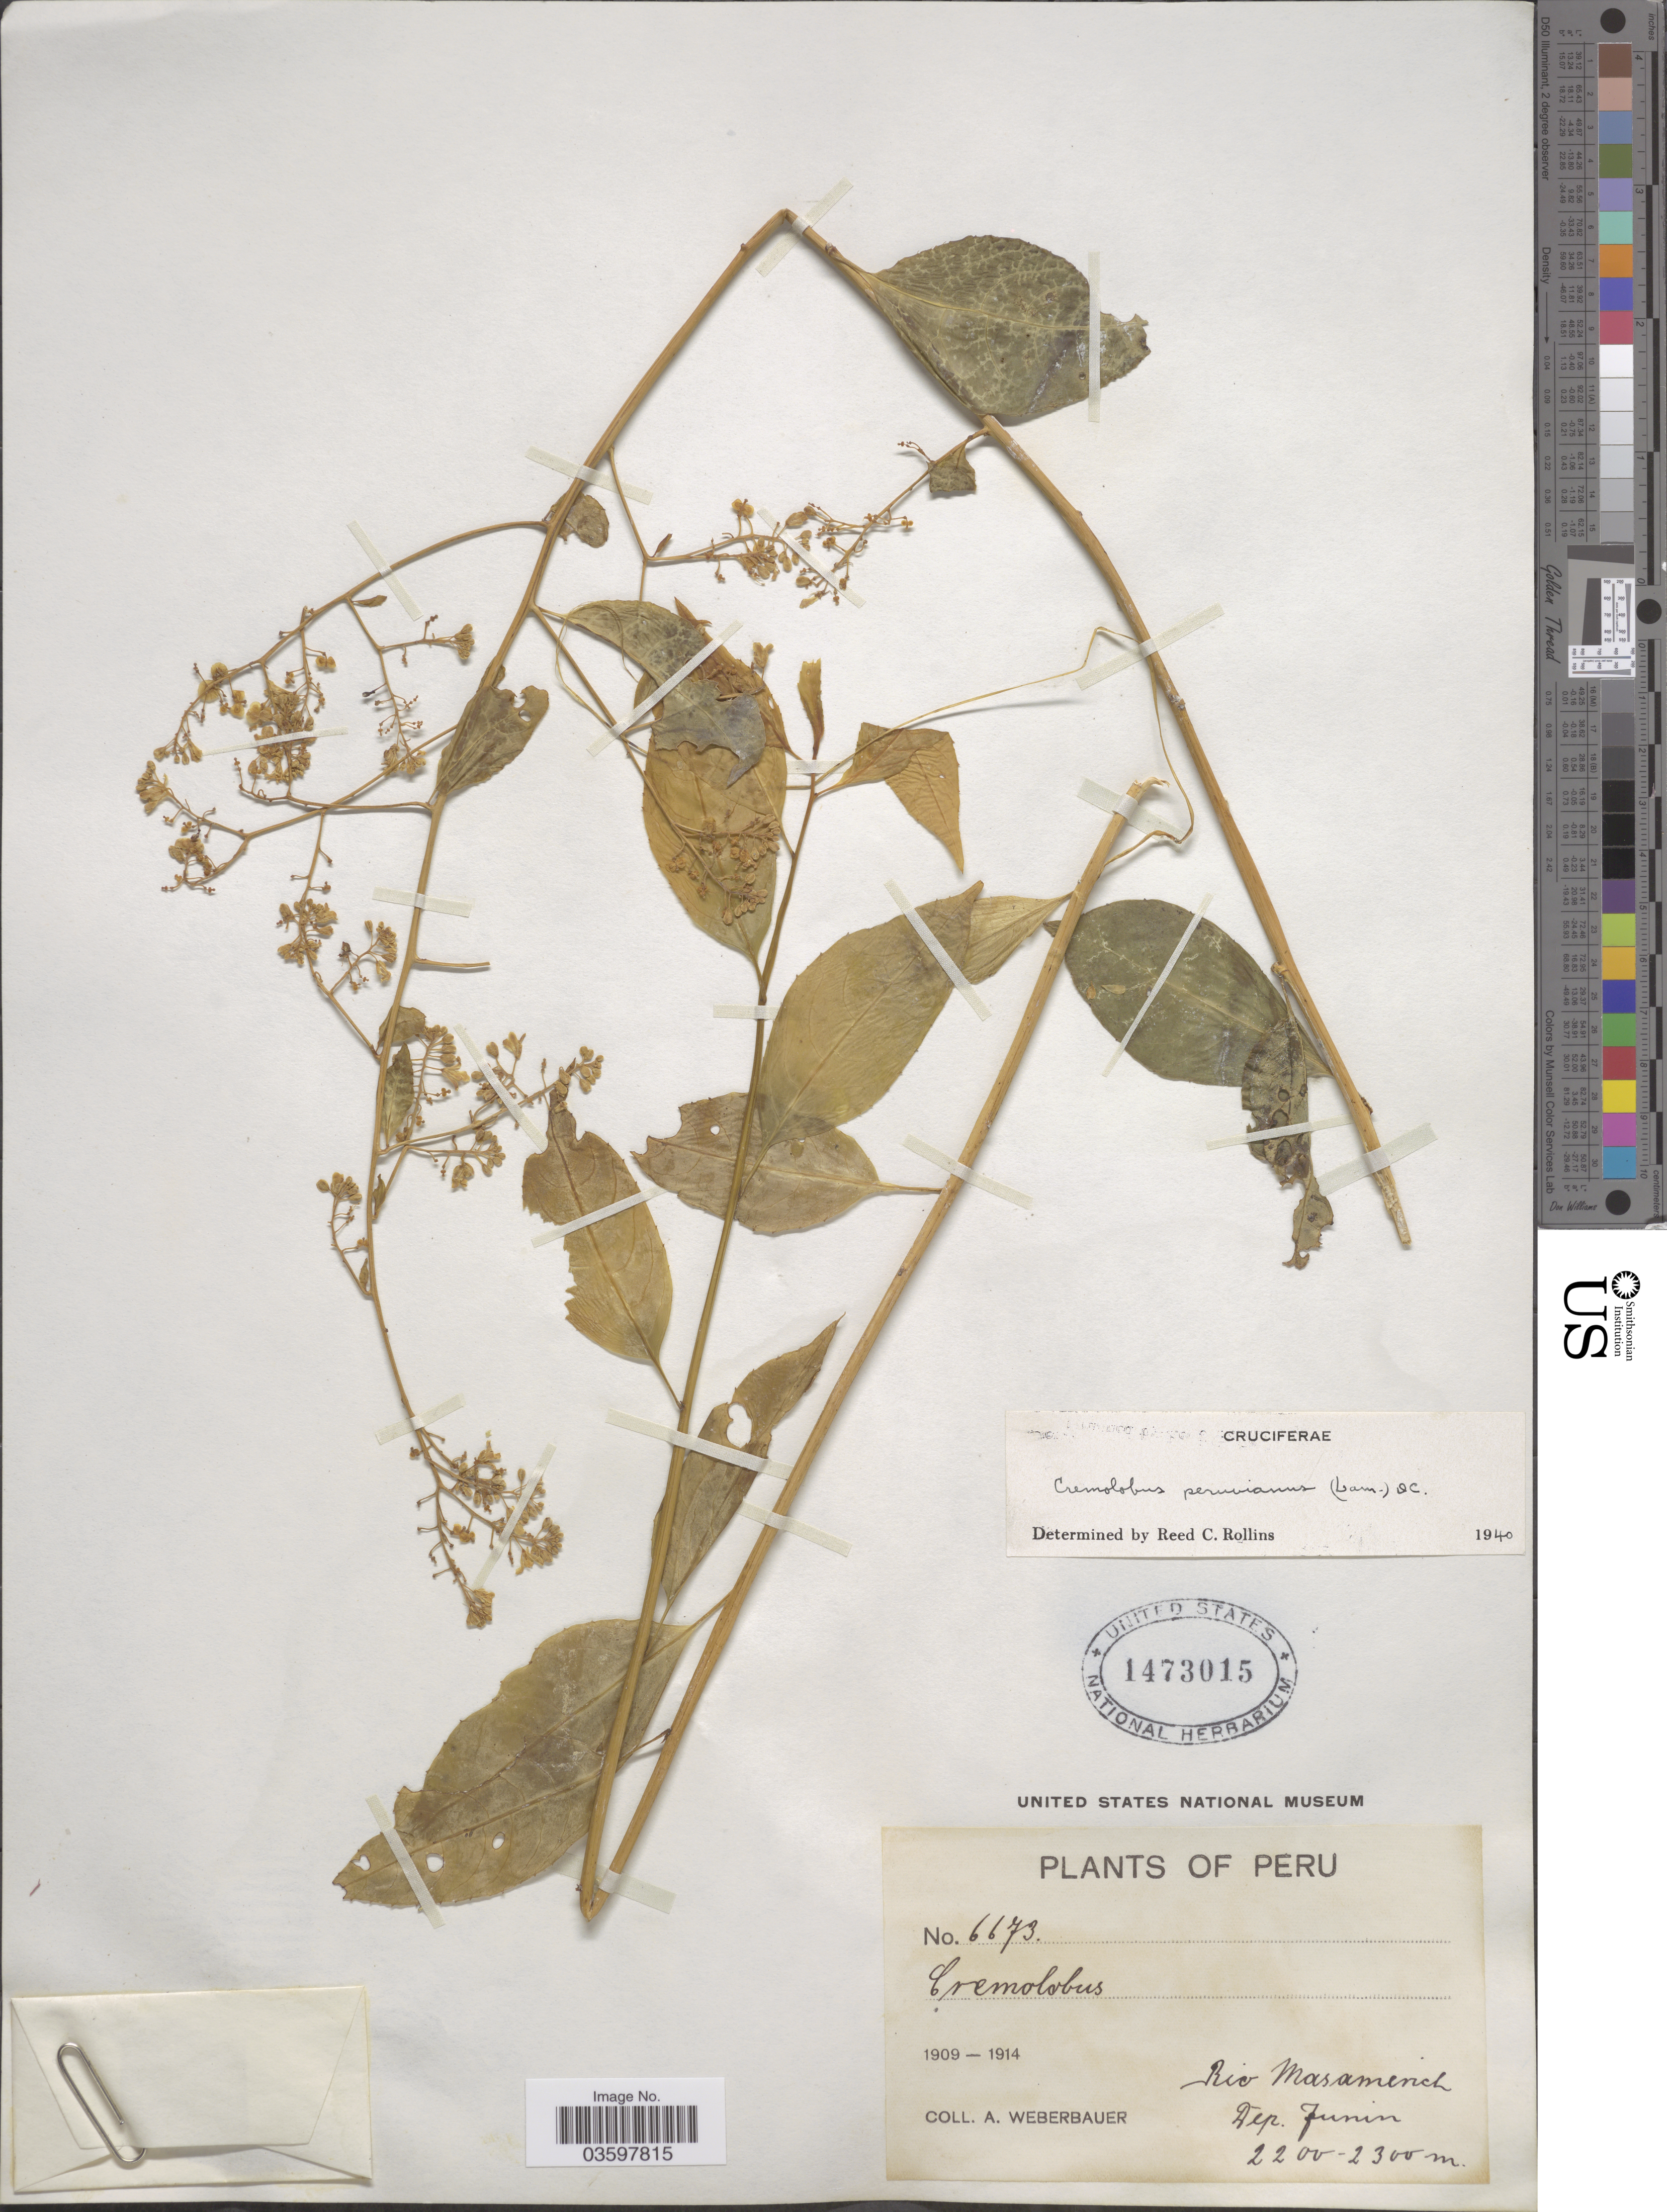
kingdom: Plantae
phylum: Tracheophyta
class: Magnoliopsida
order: Brassicales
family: Brassicaceae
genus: Cremolobus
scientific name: Cremolobus peruvianus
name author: (Lam.) DC.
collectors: A. Weberbauer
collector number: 6673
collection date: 1909/1914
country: Peru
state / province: Junín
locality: Rio Masamerich. Dep. Junin.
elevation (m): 2200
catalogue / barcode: US 1473015